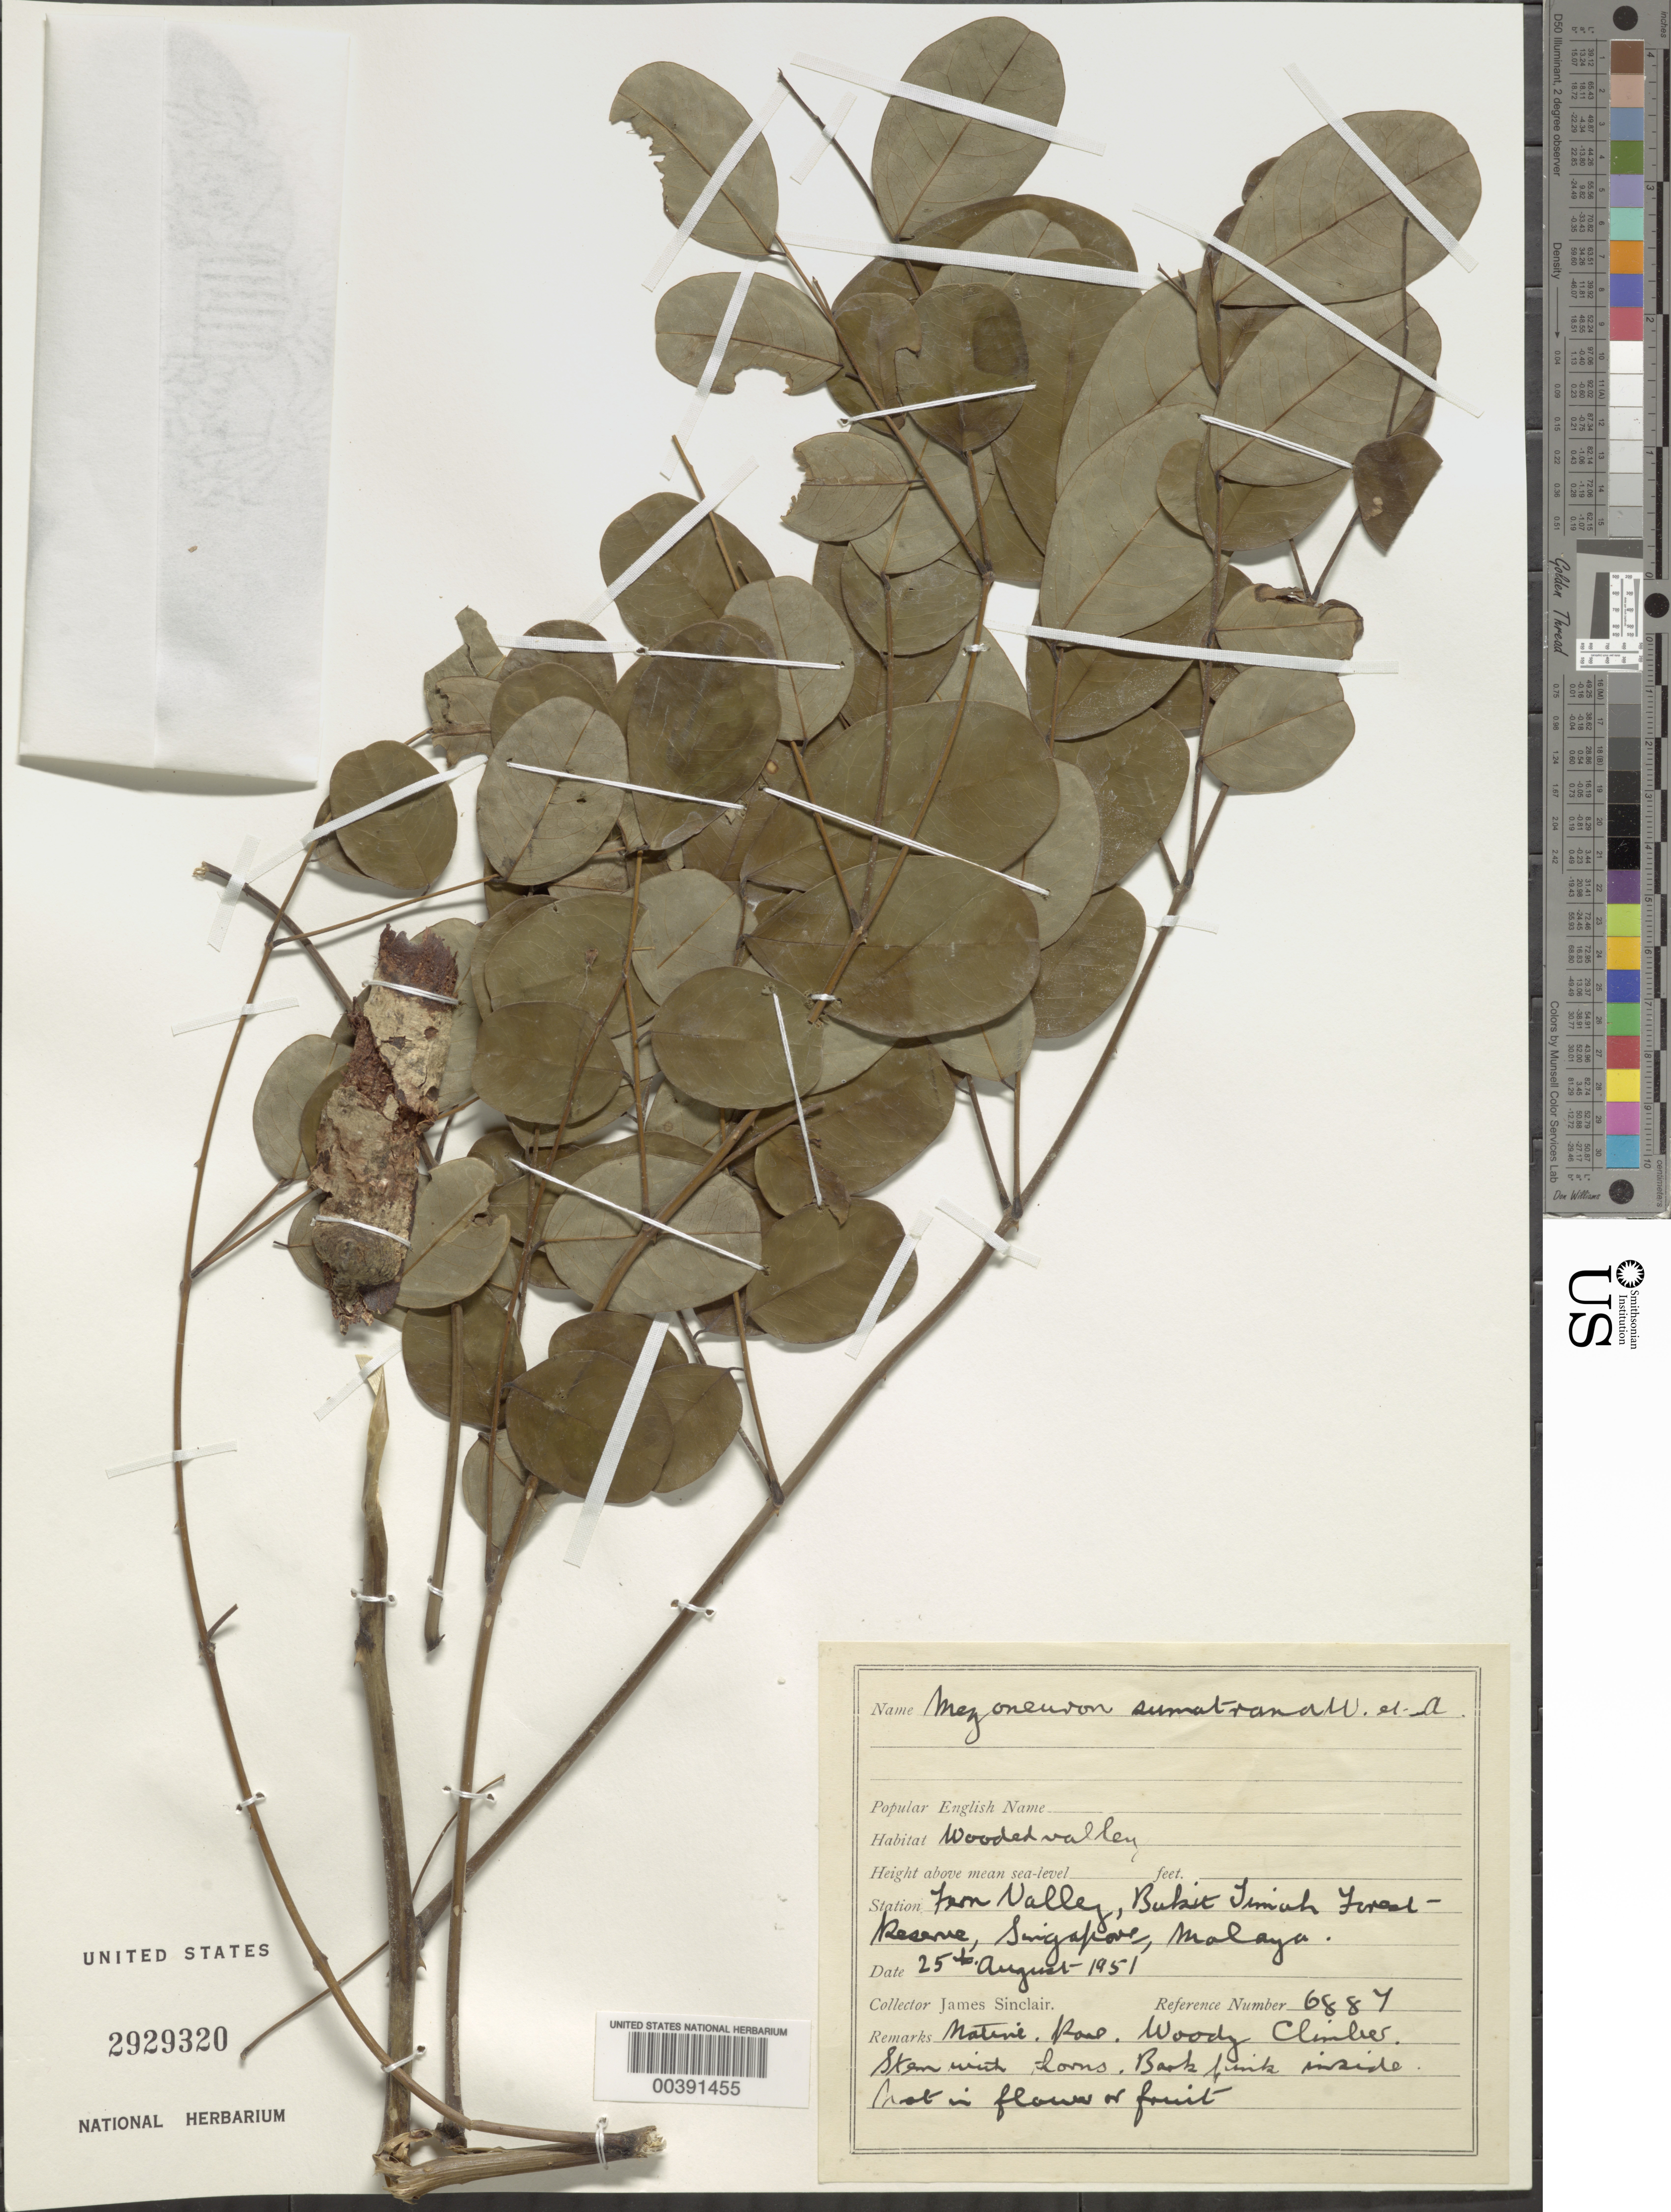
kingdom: Plantae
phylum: Tracheophyta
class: Magnoliopsida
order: Fabales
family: Fabaceae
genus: Mezoneuron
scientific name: Mezoneuron sumatranum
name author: (Roxb.) Wight & Arn. ex Voigt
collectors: J. Sinclair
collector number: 6887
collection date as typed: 25 Aug 1951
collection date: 1951-08-25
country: Singapore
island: Singapore Island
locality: Fern valley, bukit timah forest-reserve [Malay Peninsula]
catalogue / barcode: US 2929320-2